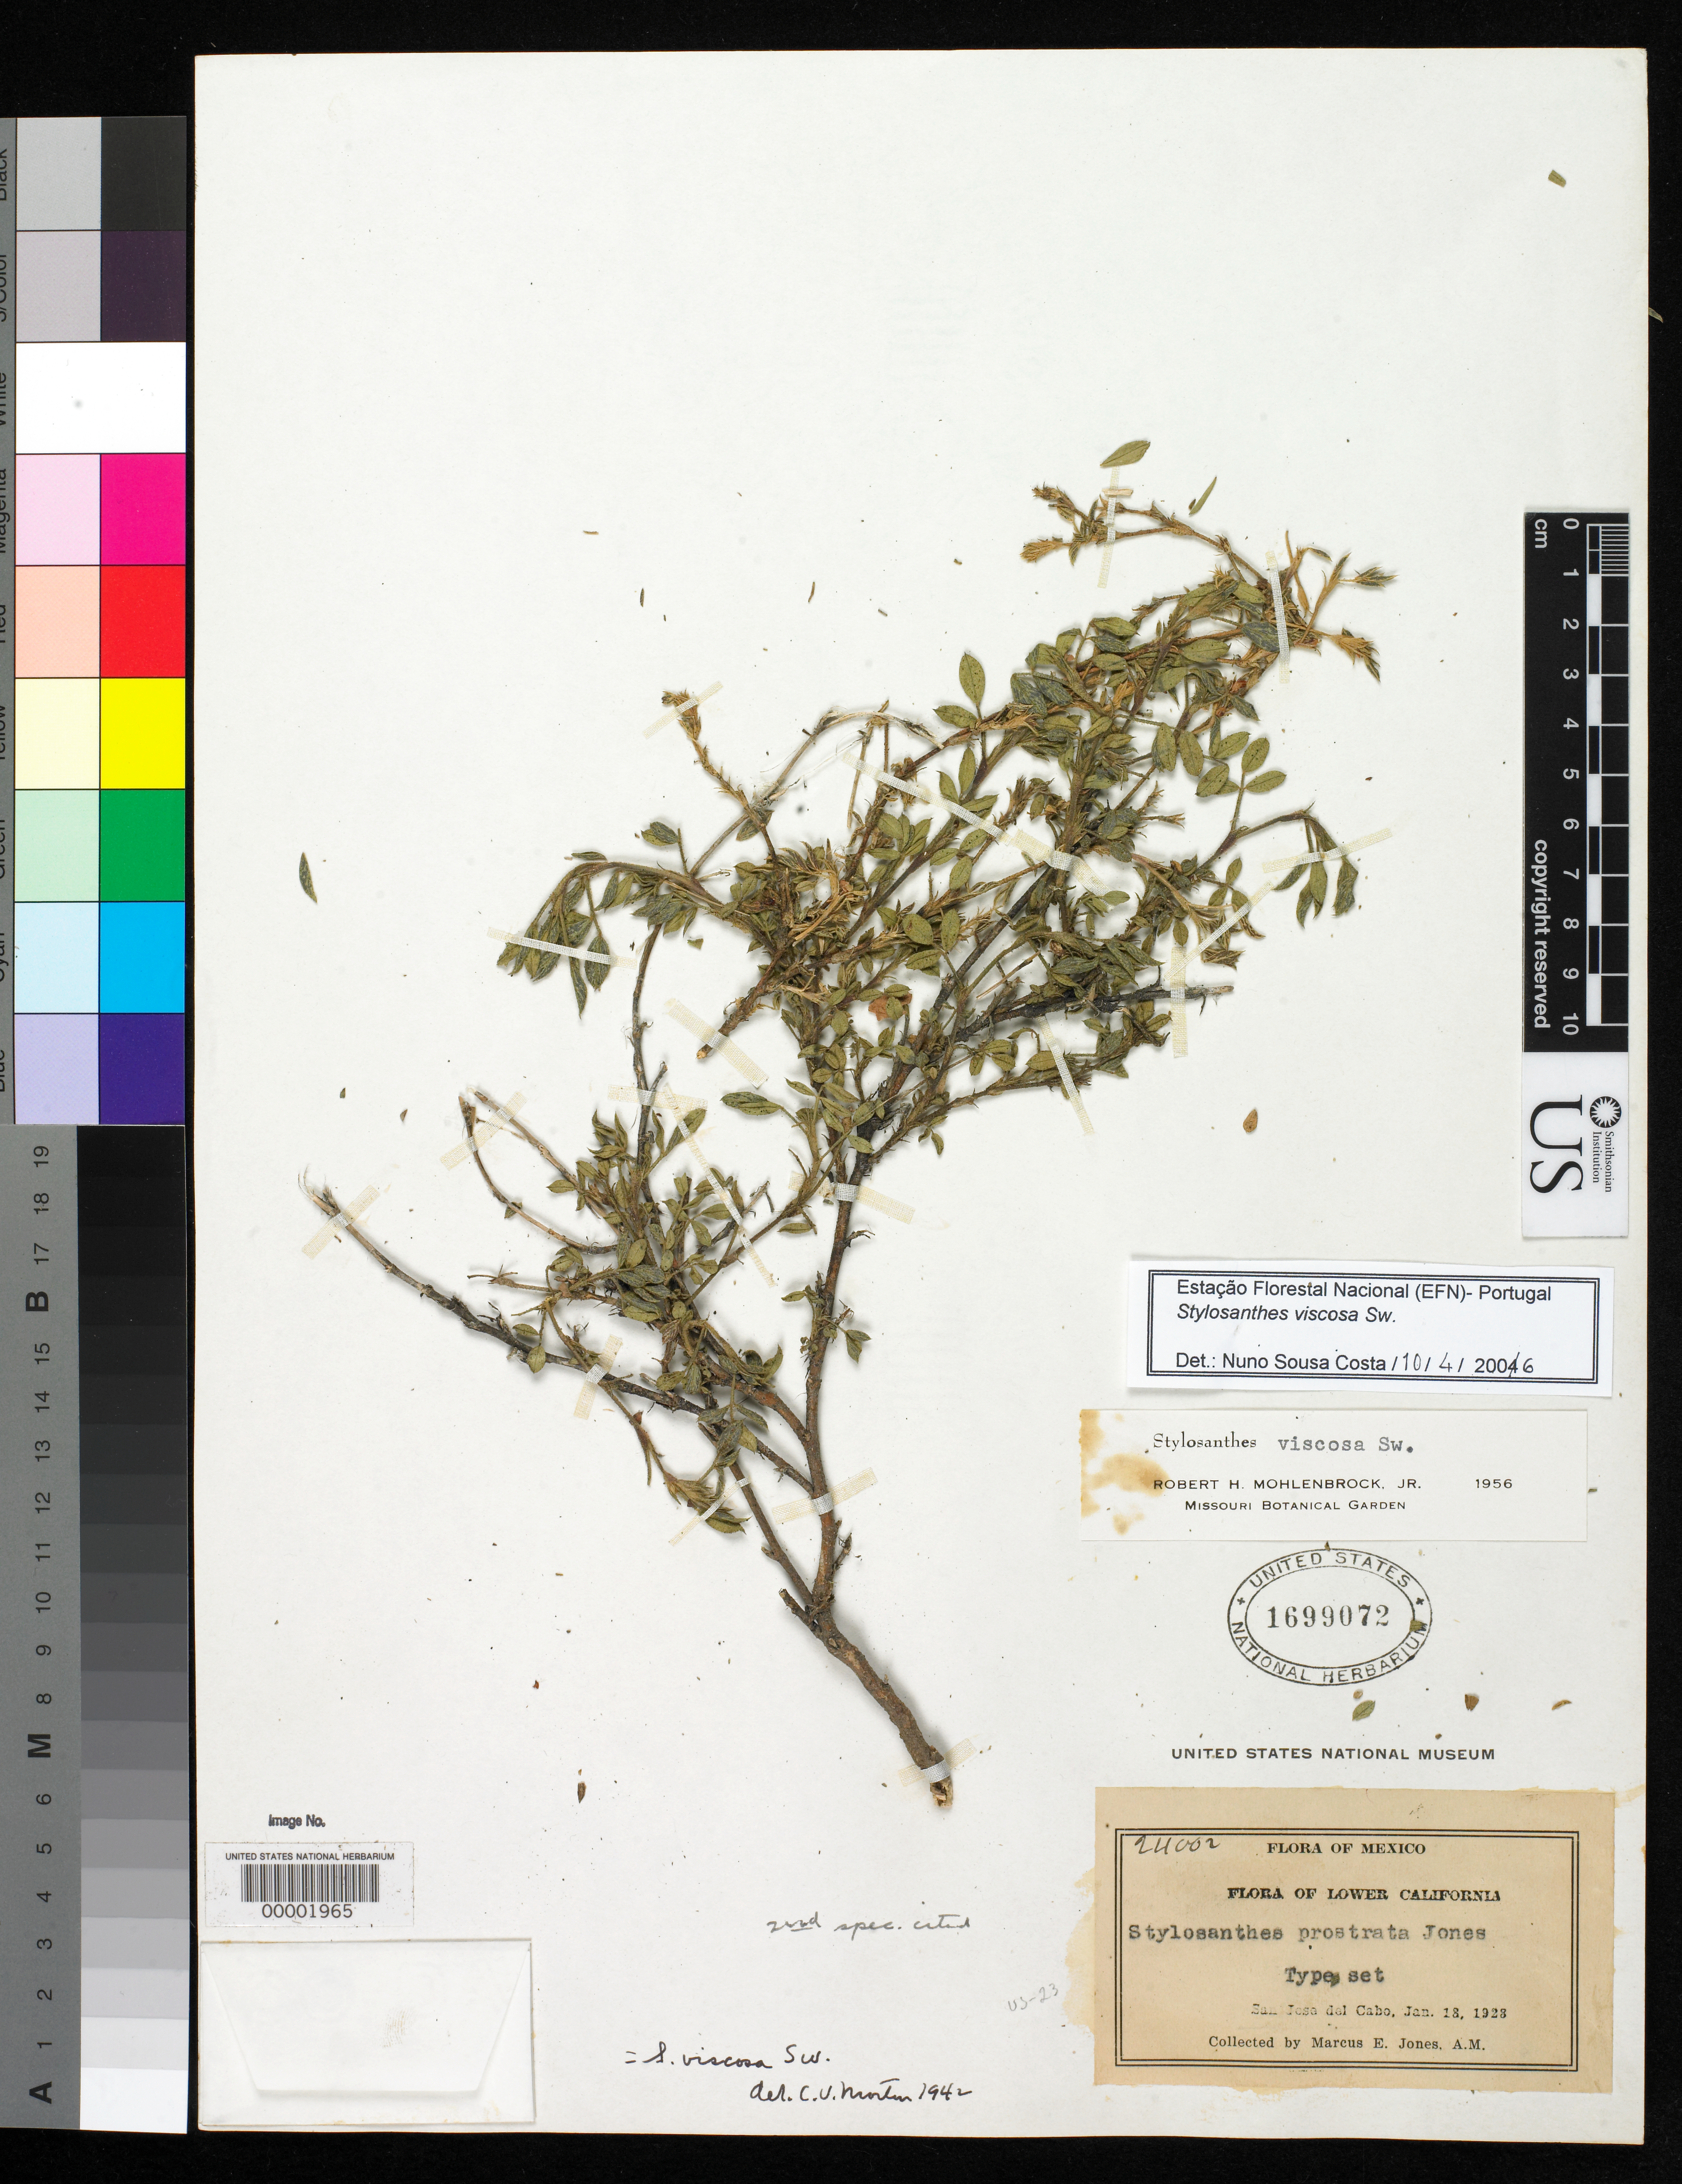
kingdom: Plantae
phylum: Tracheophyta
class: Magnoliopsida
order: Fabales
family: Fabaceae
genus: Stylosanthes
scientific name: Stylosanthes prostrata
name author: M.E. Jones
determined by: Sousa Costa, N. M., (EFN)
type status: Isosyntype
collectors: M. E. Jones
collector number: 24002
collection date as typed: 18 Jan 1928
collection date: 1928-01-18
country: Mexico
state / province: Baja California Sur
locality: San José del Cabo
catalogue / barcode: US 1699072